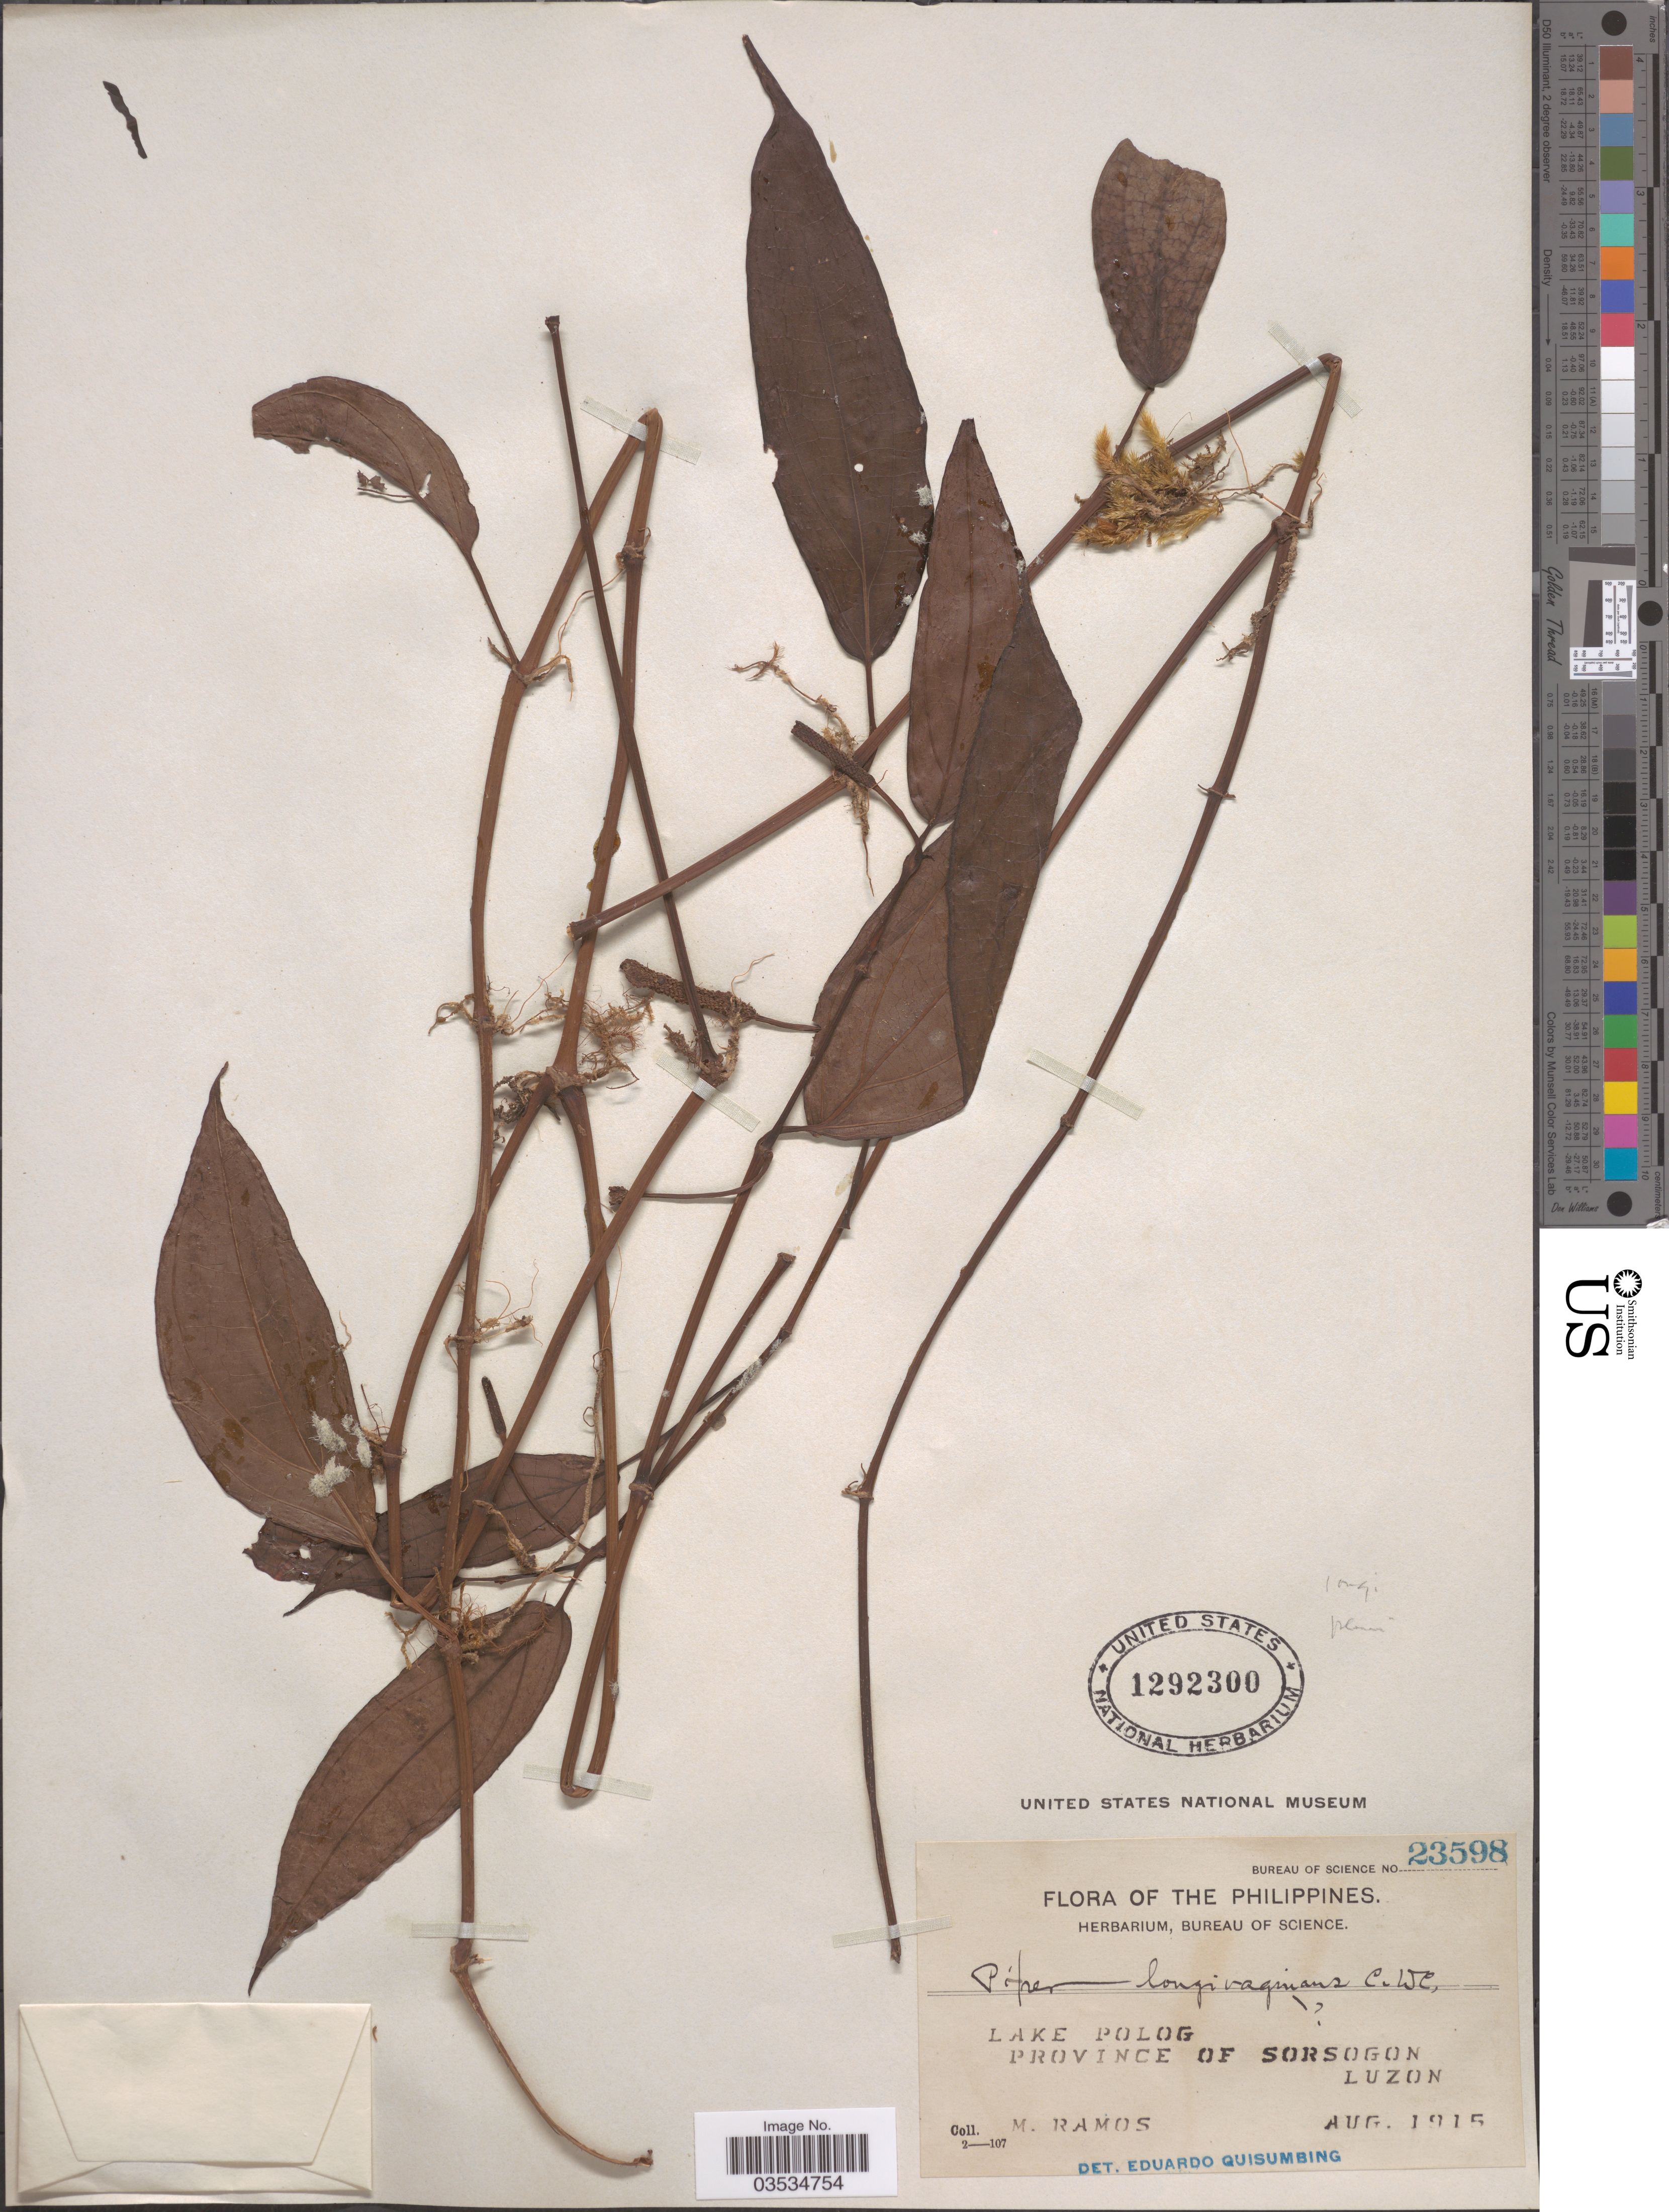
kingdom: Plantae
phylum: Tracheophyta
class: Magnoliopsida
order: Piperales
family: Piperaceae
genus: Piper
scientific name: Piper longivaginans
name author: C. DC.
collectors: M. Ramos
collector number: Bureau of Science 23598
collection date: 1915-08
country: Philippines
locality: Lake Polog. Province of Sorsogon. Luzon.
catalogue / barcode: US 1292300